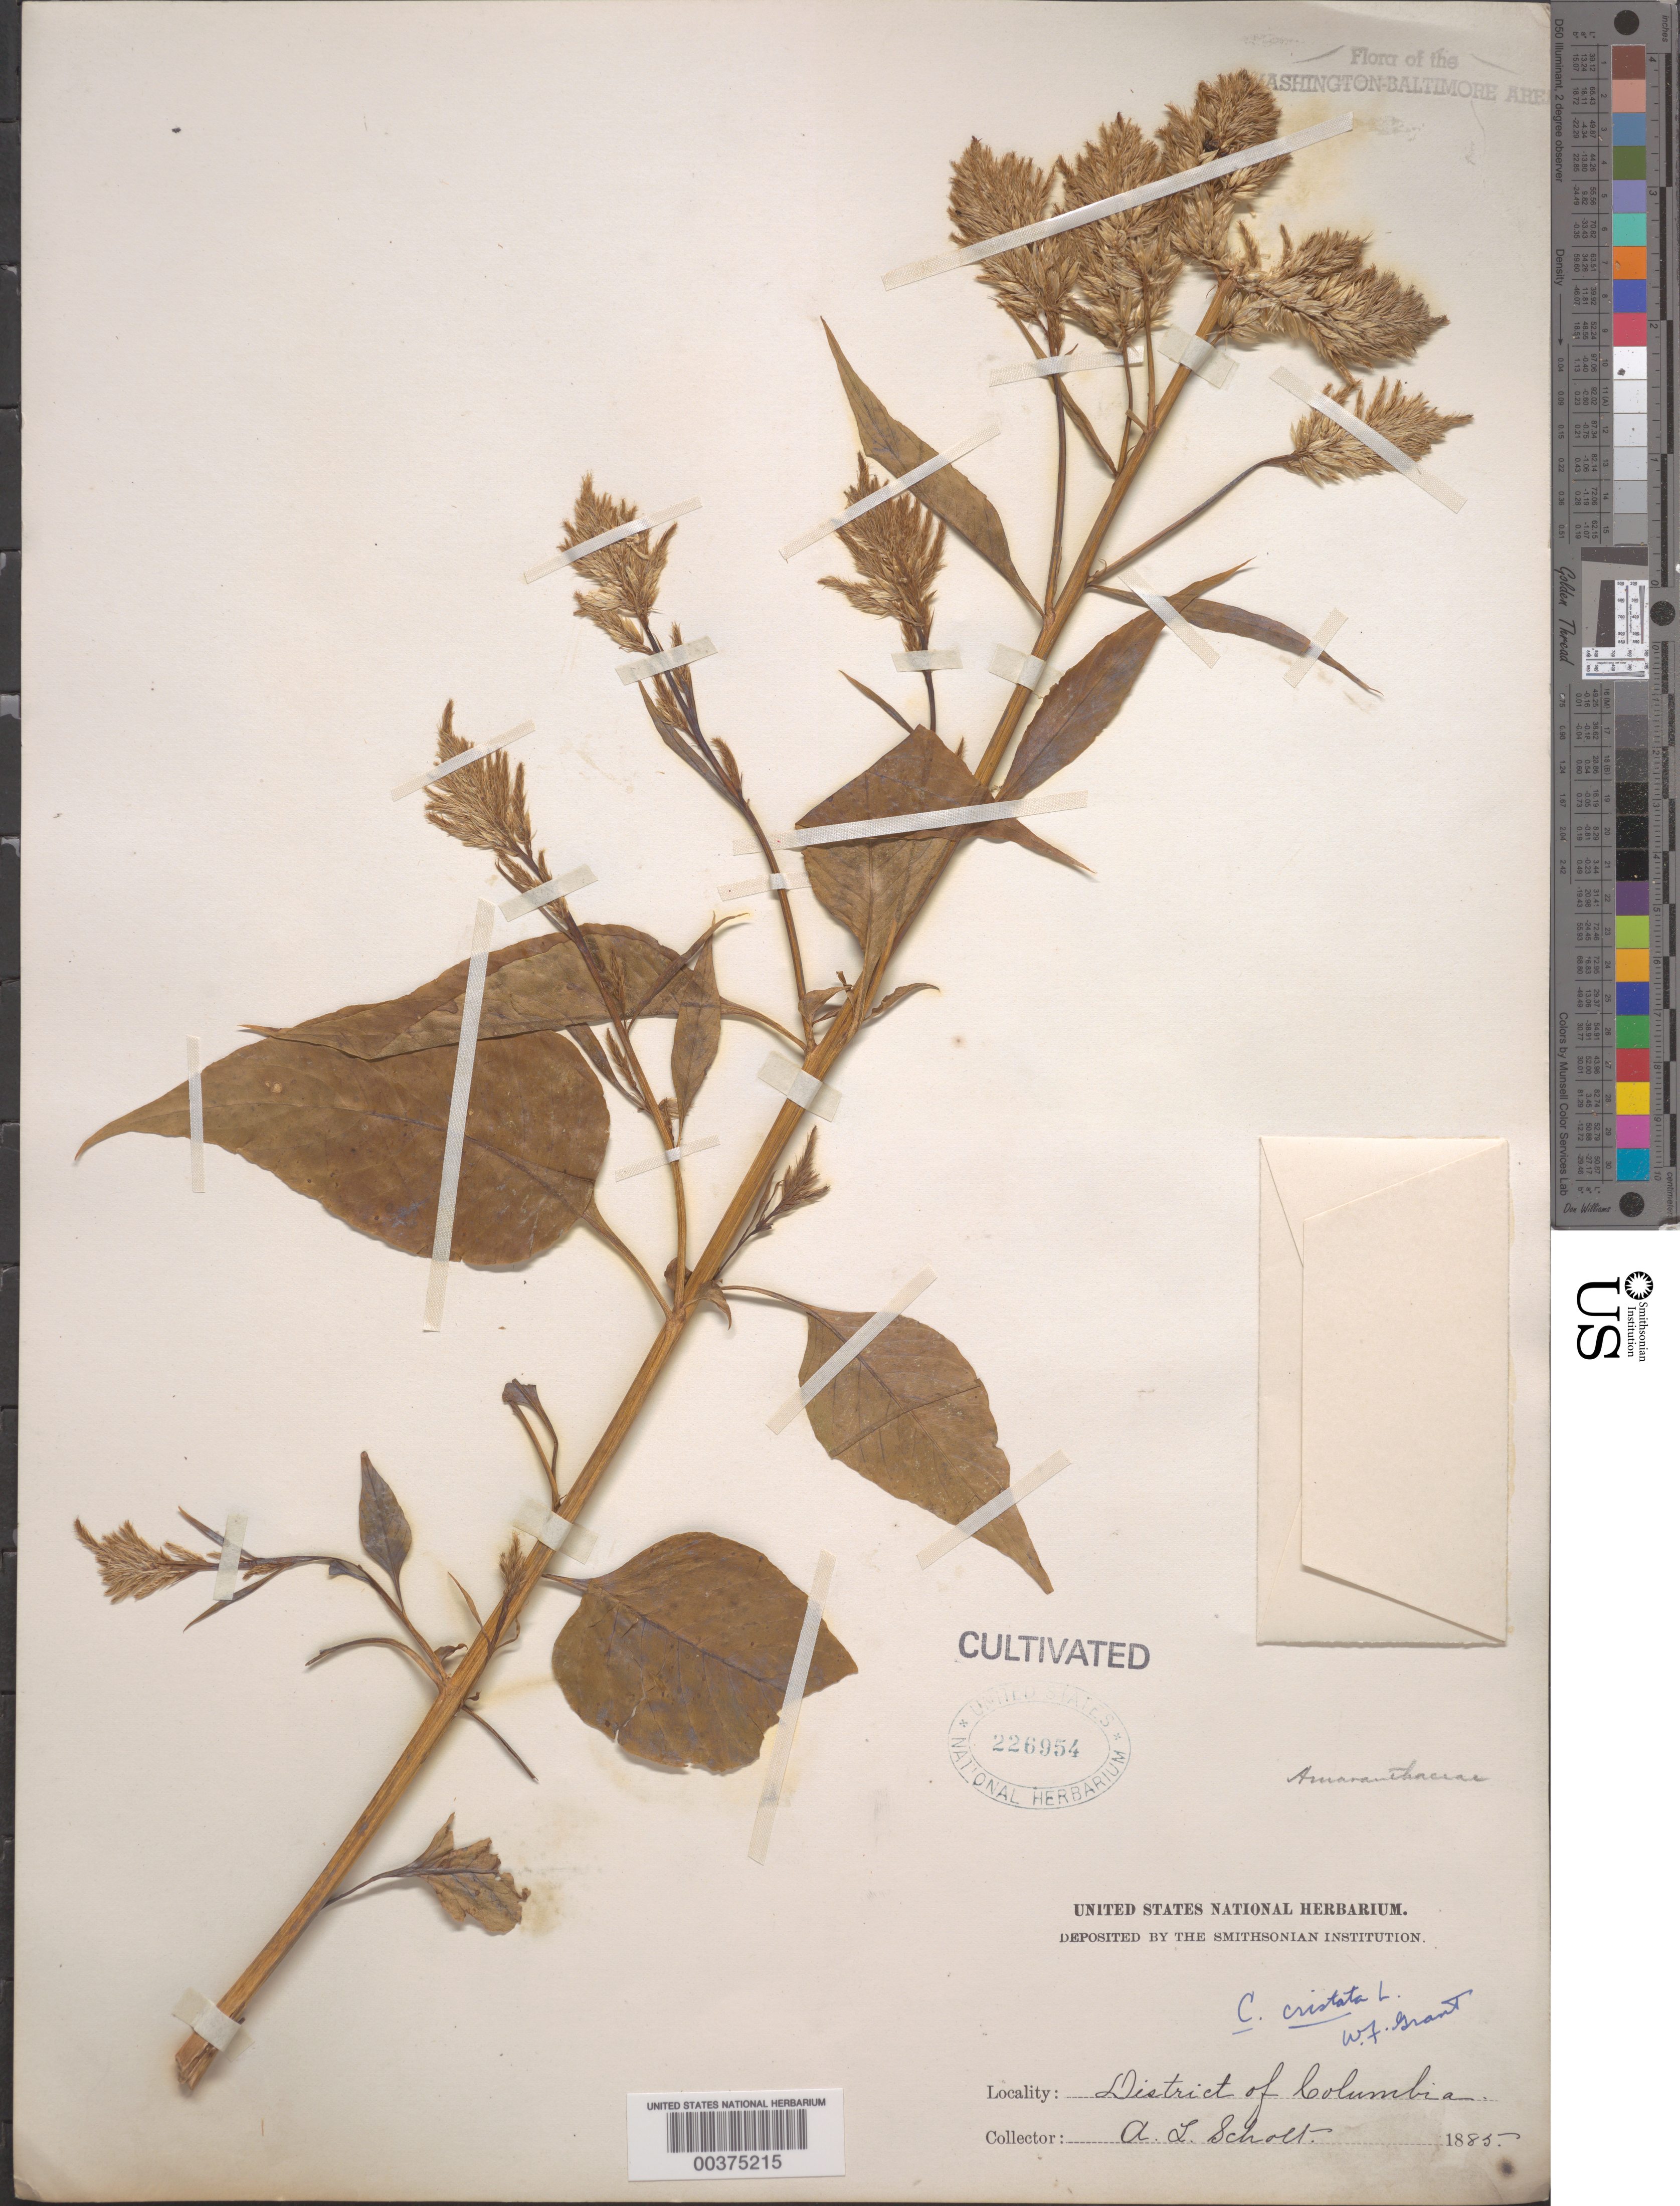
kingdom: Plantae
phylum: Tracheophyta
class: Magnoliopsida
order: Caryophyllales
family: Amaranthaceae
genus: Celosia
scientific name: Celosia cristata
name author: L.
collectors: A. L. Schott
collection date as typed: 1885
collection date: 1885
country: United States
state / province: District of Columbia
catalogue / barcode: US 226954